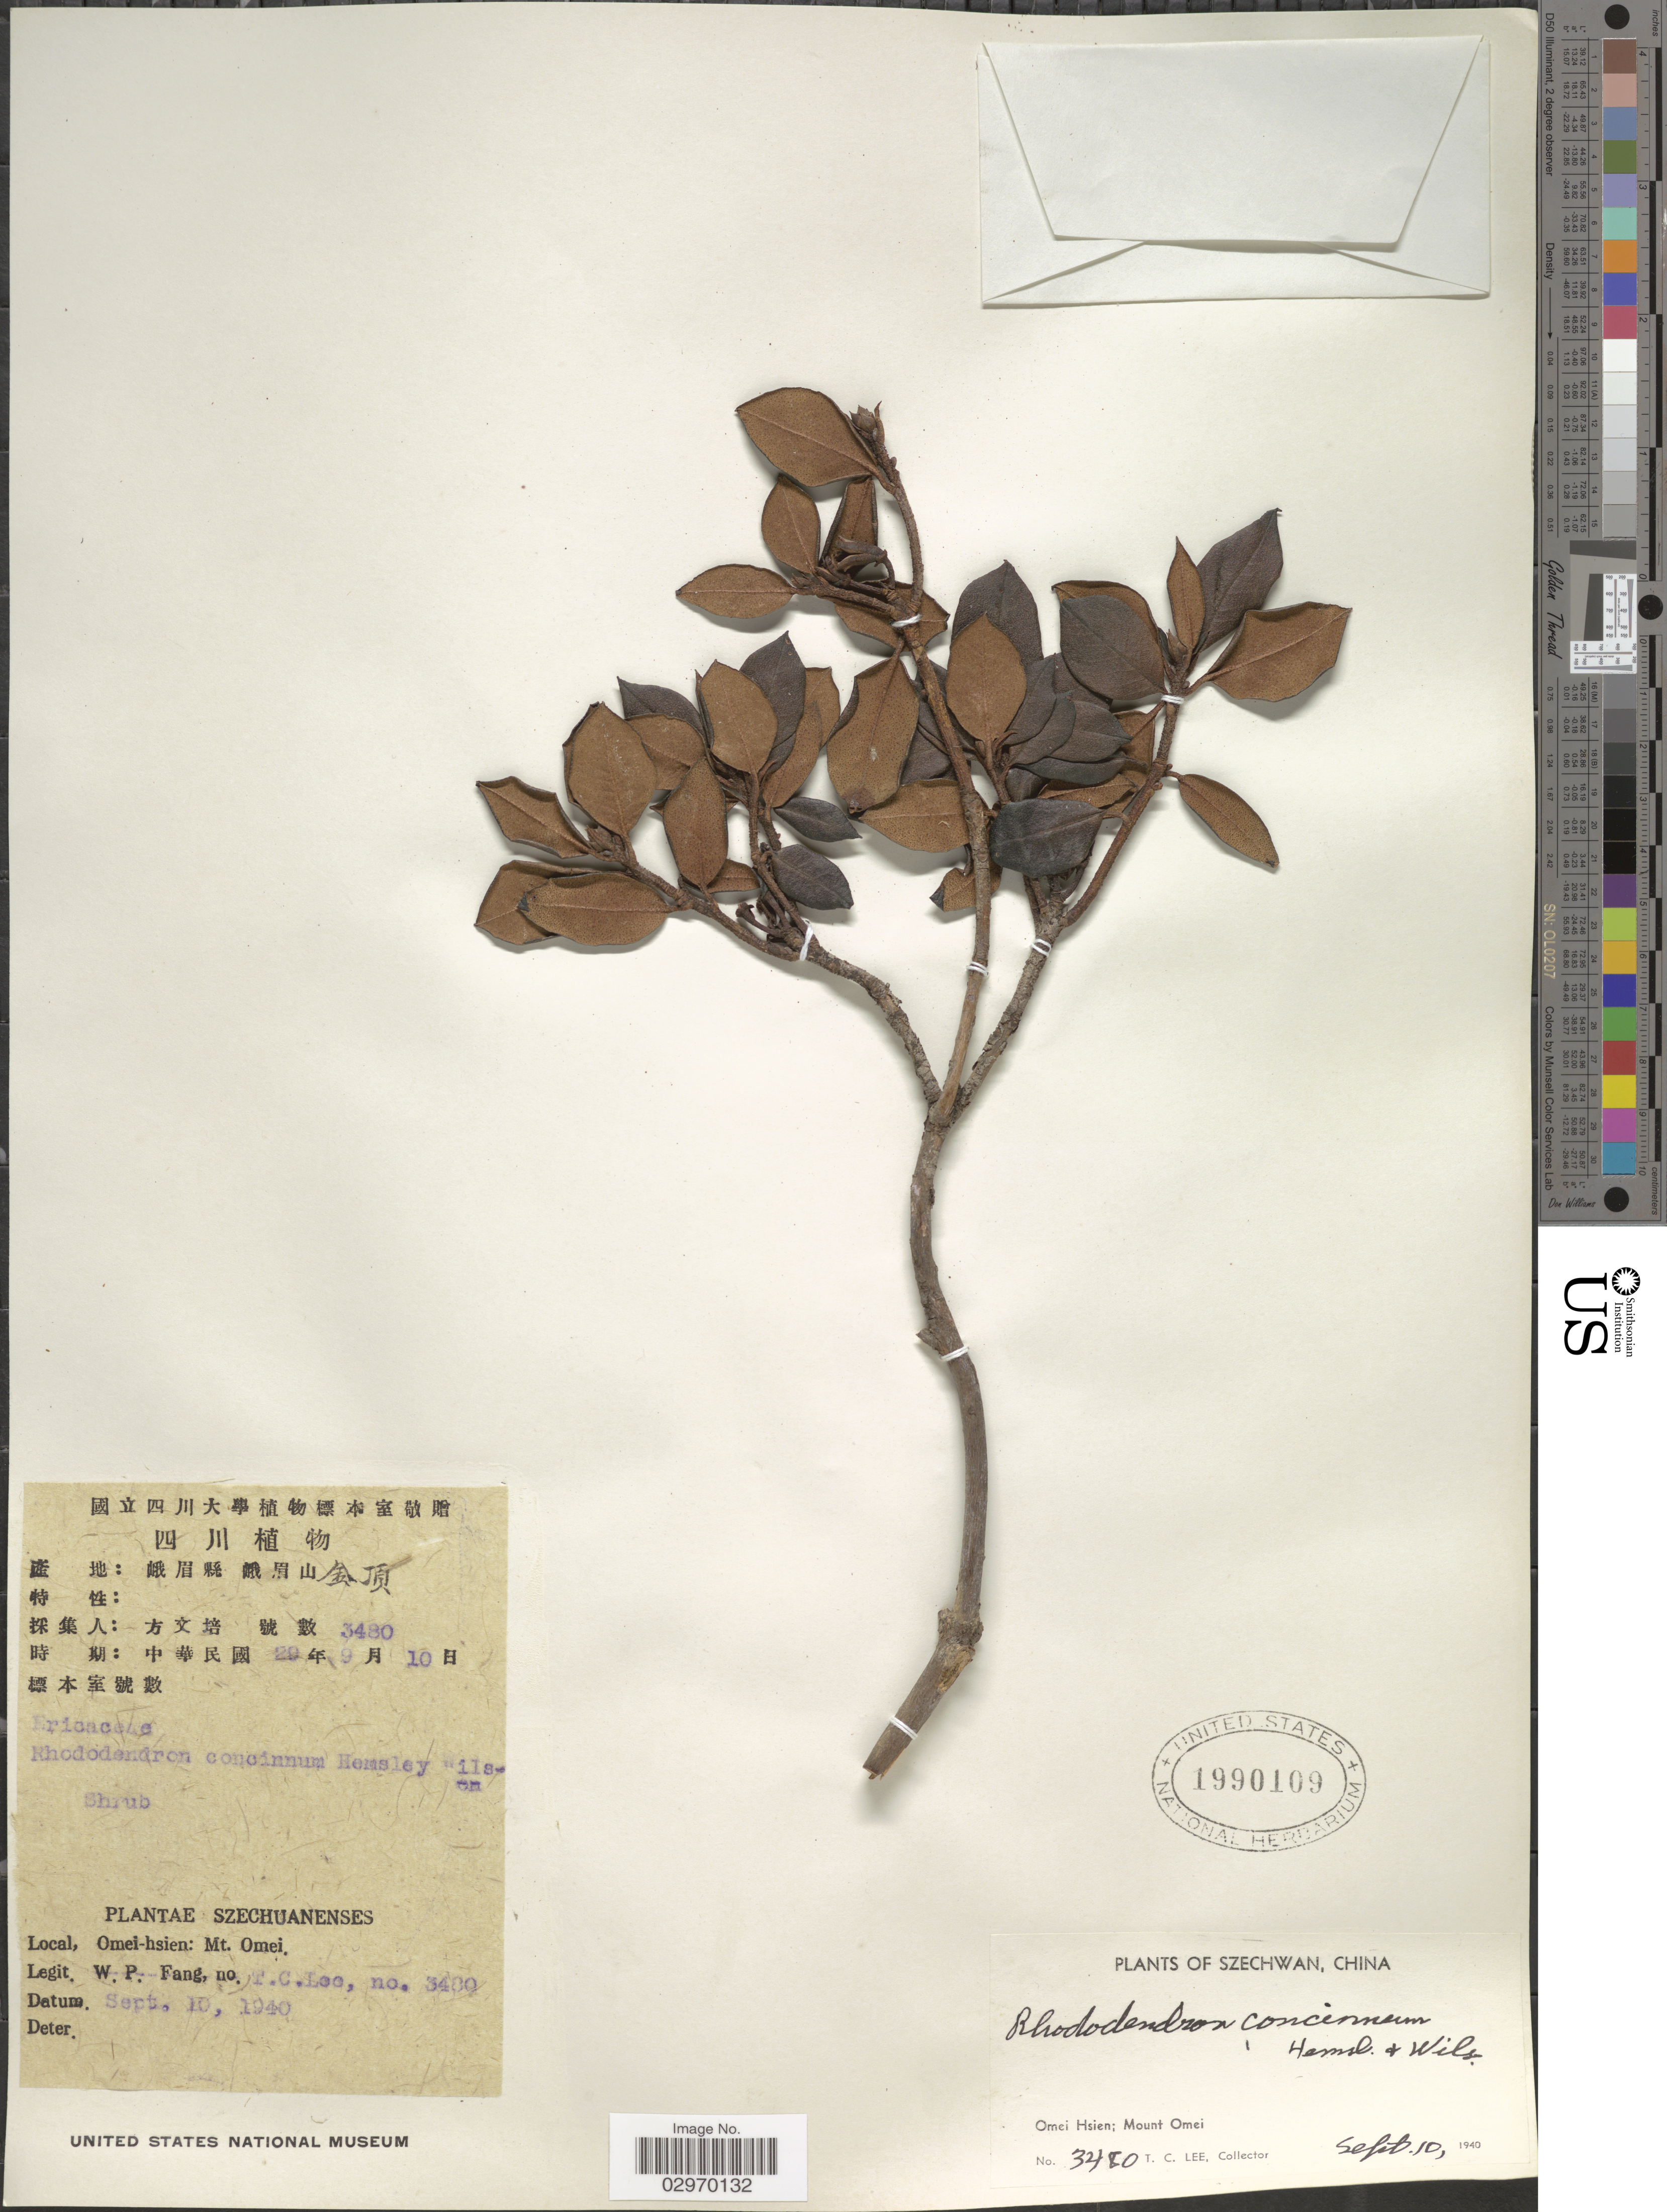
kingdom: Plantae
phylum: Tracheophyta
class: Magnoliopsida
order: Ericales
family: Ericaceae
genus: Rhododendron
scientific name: Rhododendron concinnum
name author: Hemsl.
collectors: T. Lee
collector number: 3480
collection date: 1940-09-10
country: China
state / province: Sichuan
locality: Szechwan. Omei-hsien: Mt. Omei.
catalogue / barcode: US 1990109